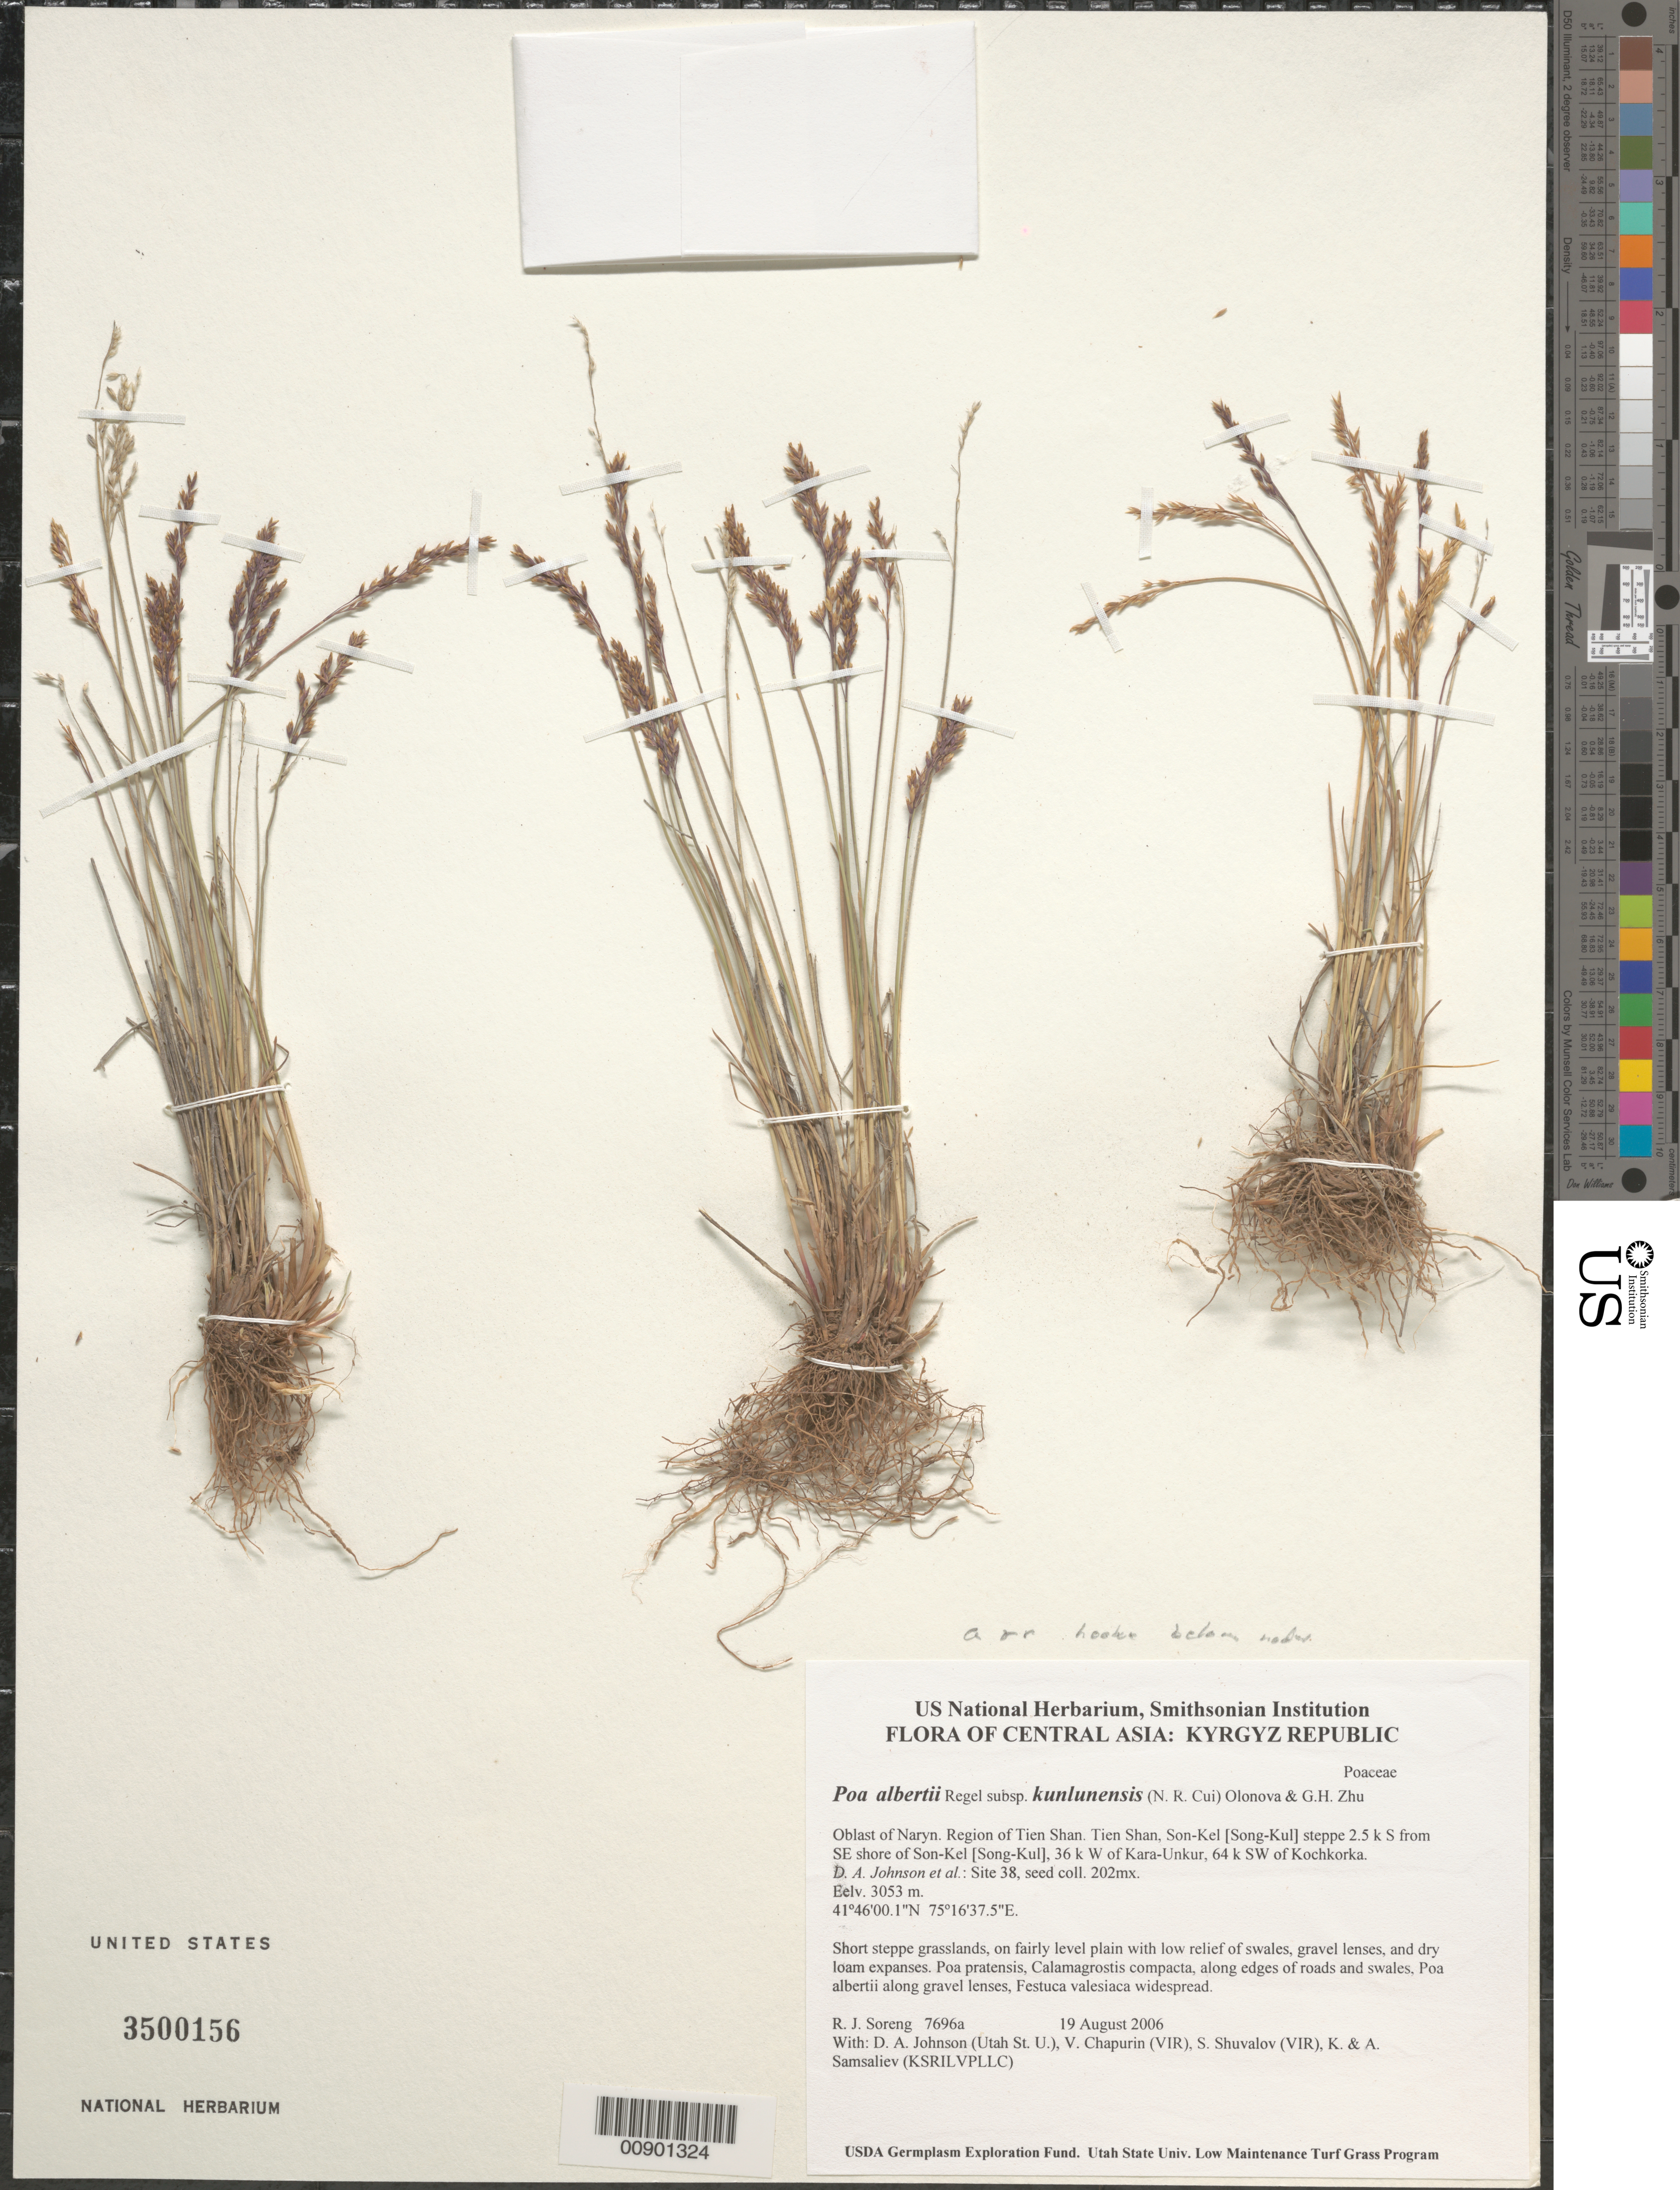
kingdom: Plantae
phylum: Tracheophyta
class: Liliopsida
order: Poales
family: Poaceae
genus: Poa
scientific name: Poa albertii subsp. kunlunensis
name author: (N.R. Cui) Olonova & G.H. Zhu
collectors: R. J. Soreng, D. Johnson, S. Shuvalov, V. Chapurin, K. Samsaliev & A. Samsaliev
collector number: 7696-a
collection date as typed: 19 Aug 2006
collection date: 2006-08-19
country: Kyrgyzstan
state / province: Naryn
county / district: Tien Shan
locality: Tien Shan, Son-Kel steppe 2.5 km S from SE shore of Son-Kel, 36 km W of Kara-Unkur, 64 km SW of Kochkorka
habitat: Short steppe grasslands, on fairly level plain with low relief of swales, gravel lenses, and dry loam expanses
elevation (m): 3053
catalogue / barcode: US 3500156